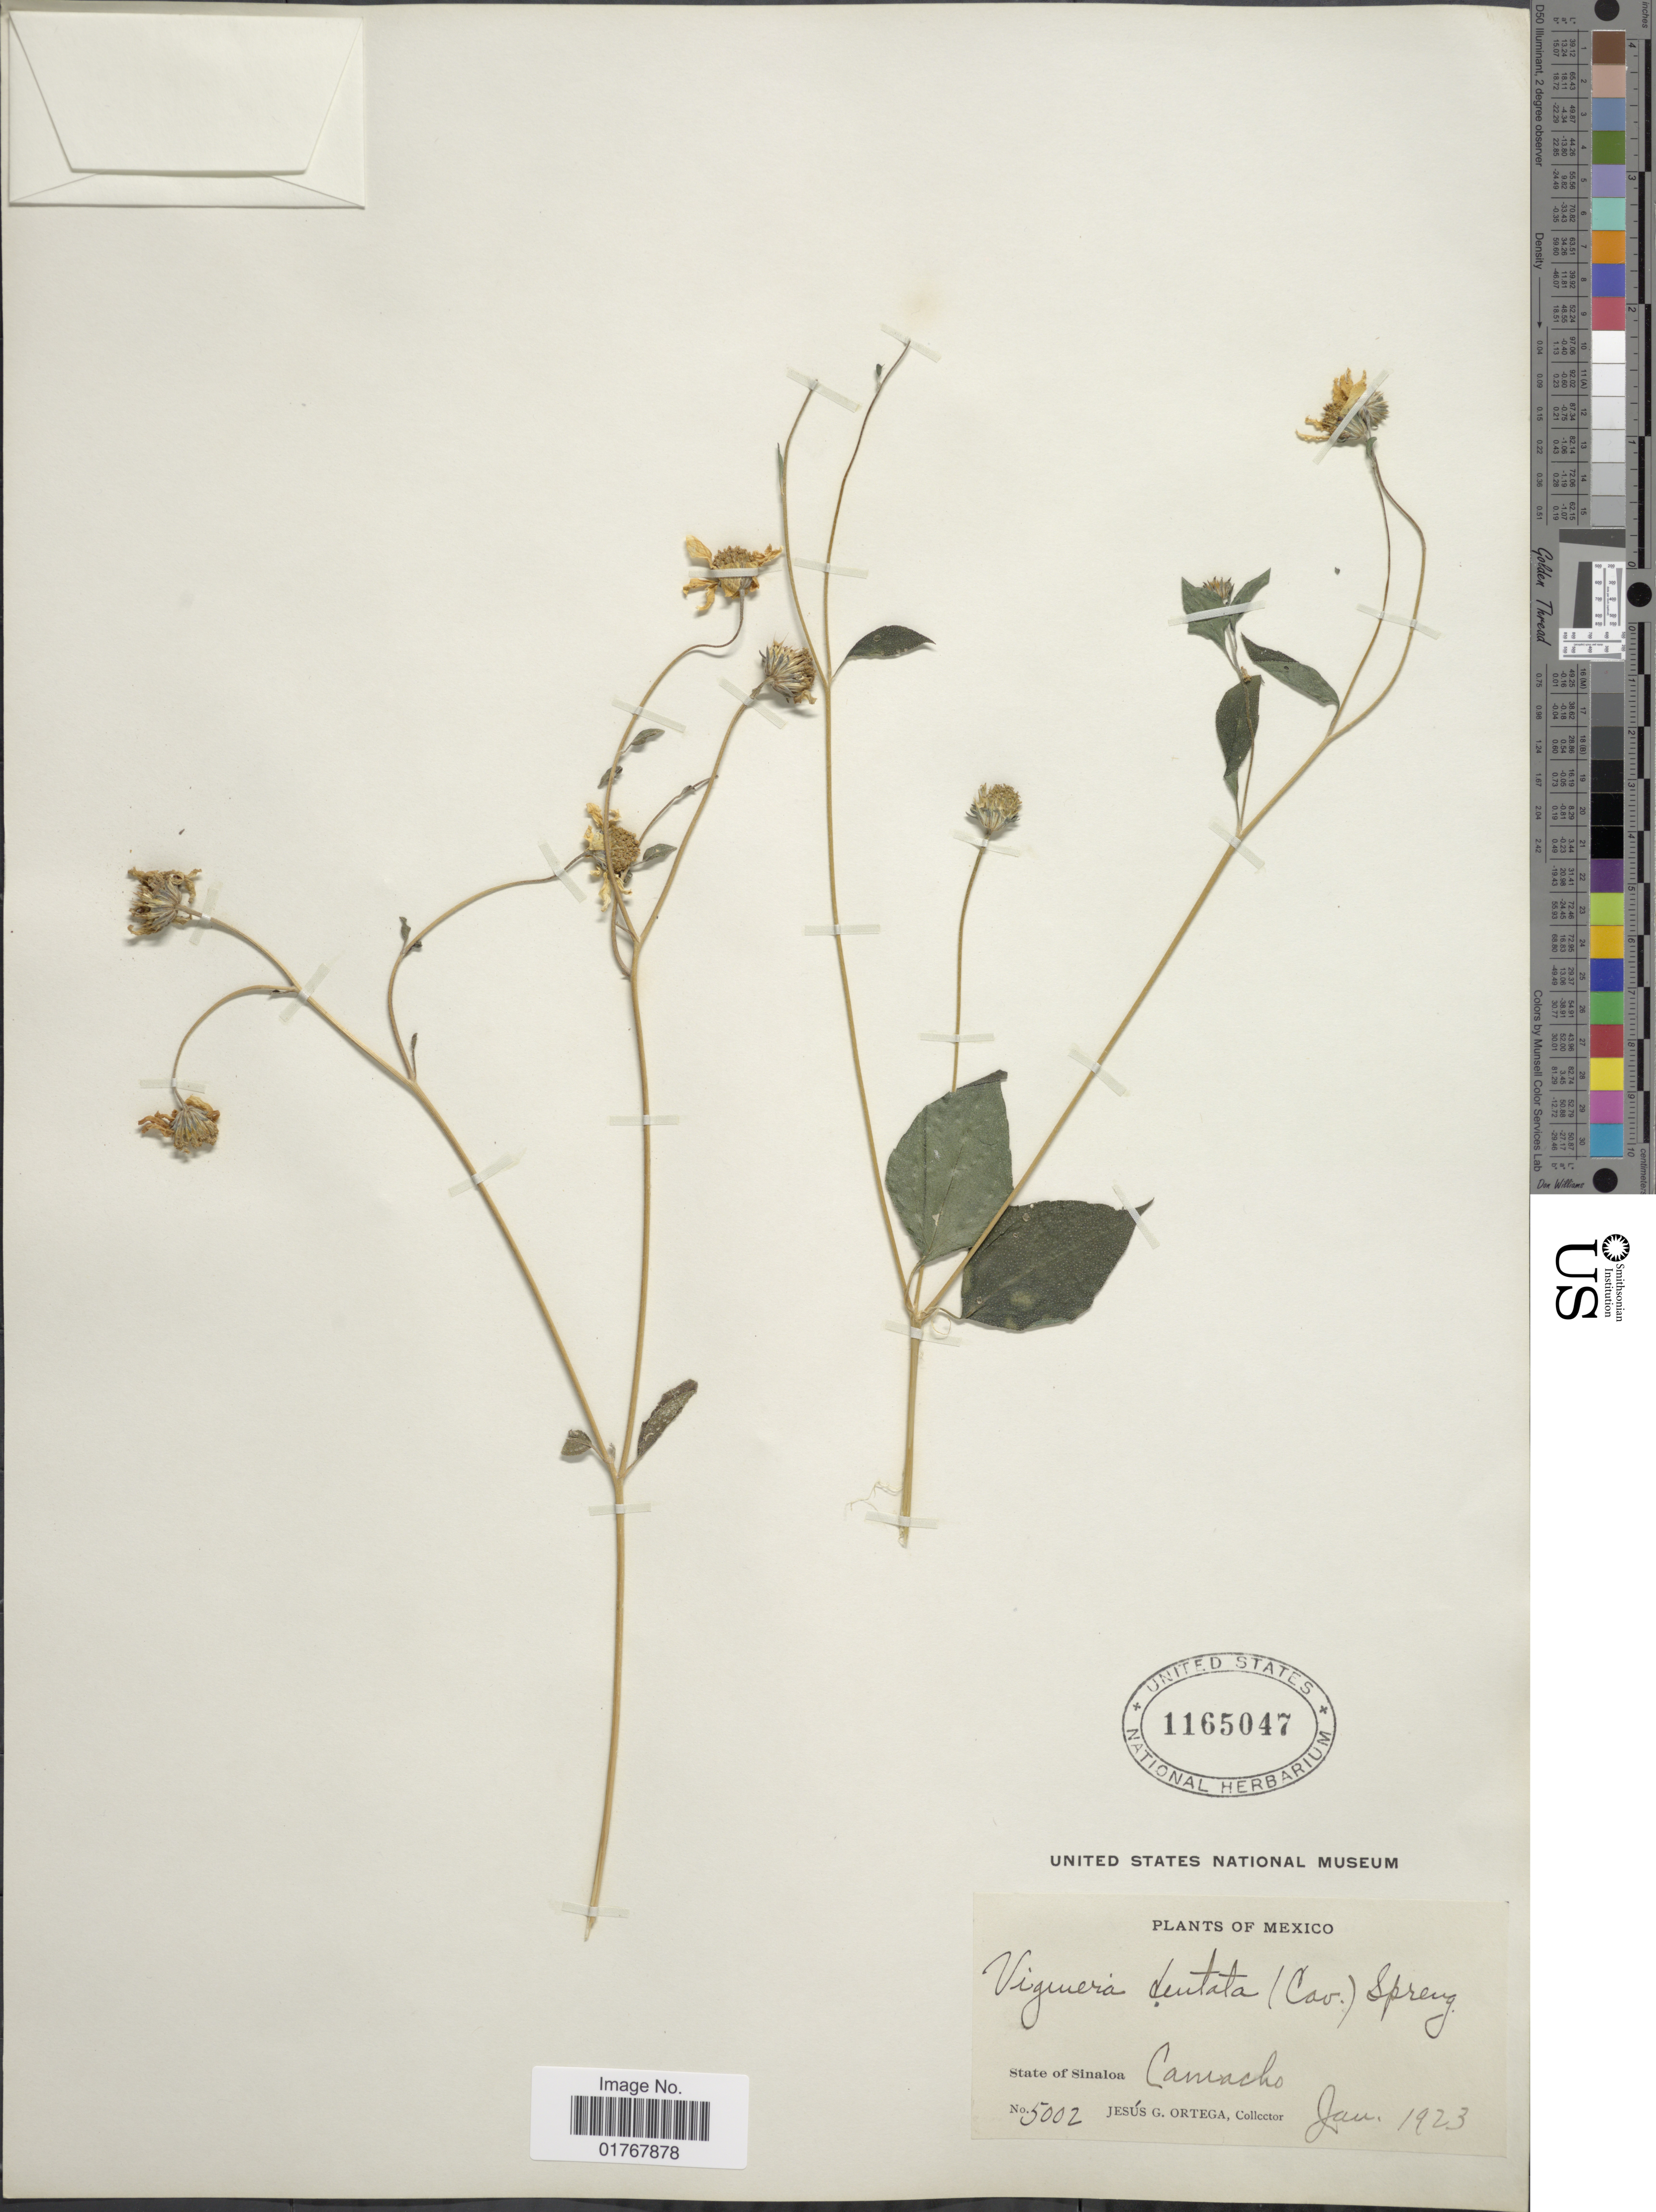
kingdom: Plantae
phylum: Tracheophyta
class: Magnoliopsida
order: Asterales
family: Asteraceae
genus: Viguiera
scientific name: Viguiera dentata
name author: (Cav.) Spreng.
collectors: J. Ortega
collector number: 5002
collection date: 1923-01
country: Mexico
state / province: Sinaloa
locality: Camacho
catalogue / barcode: US 1165047